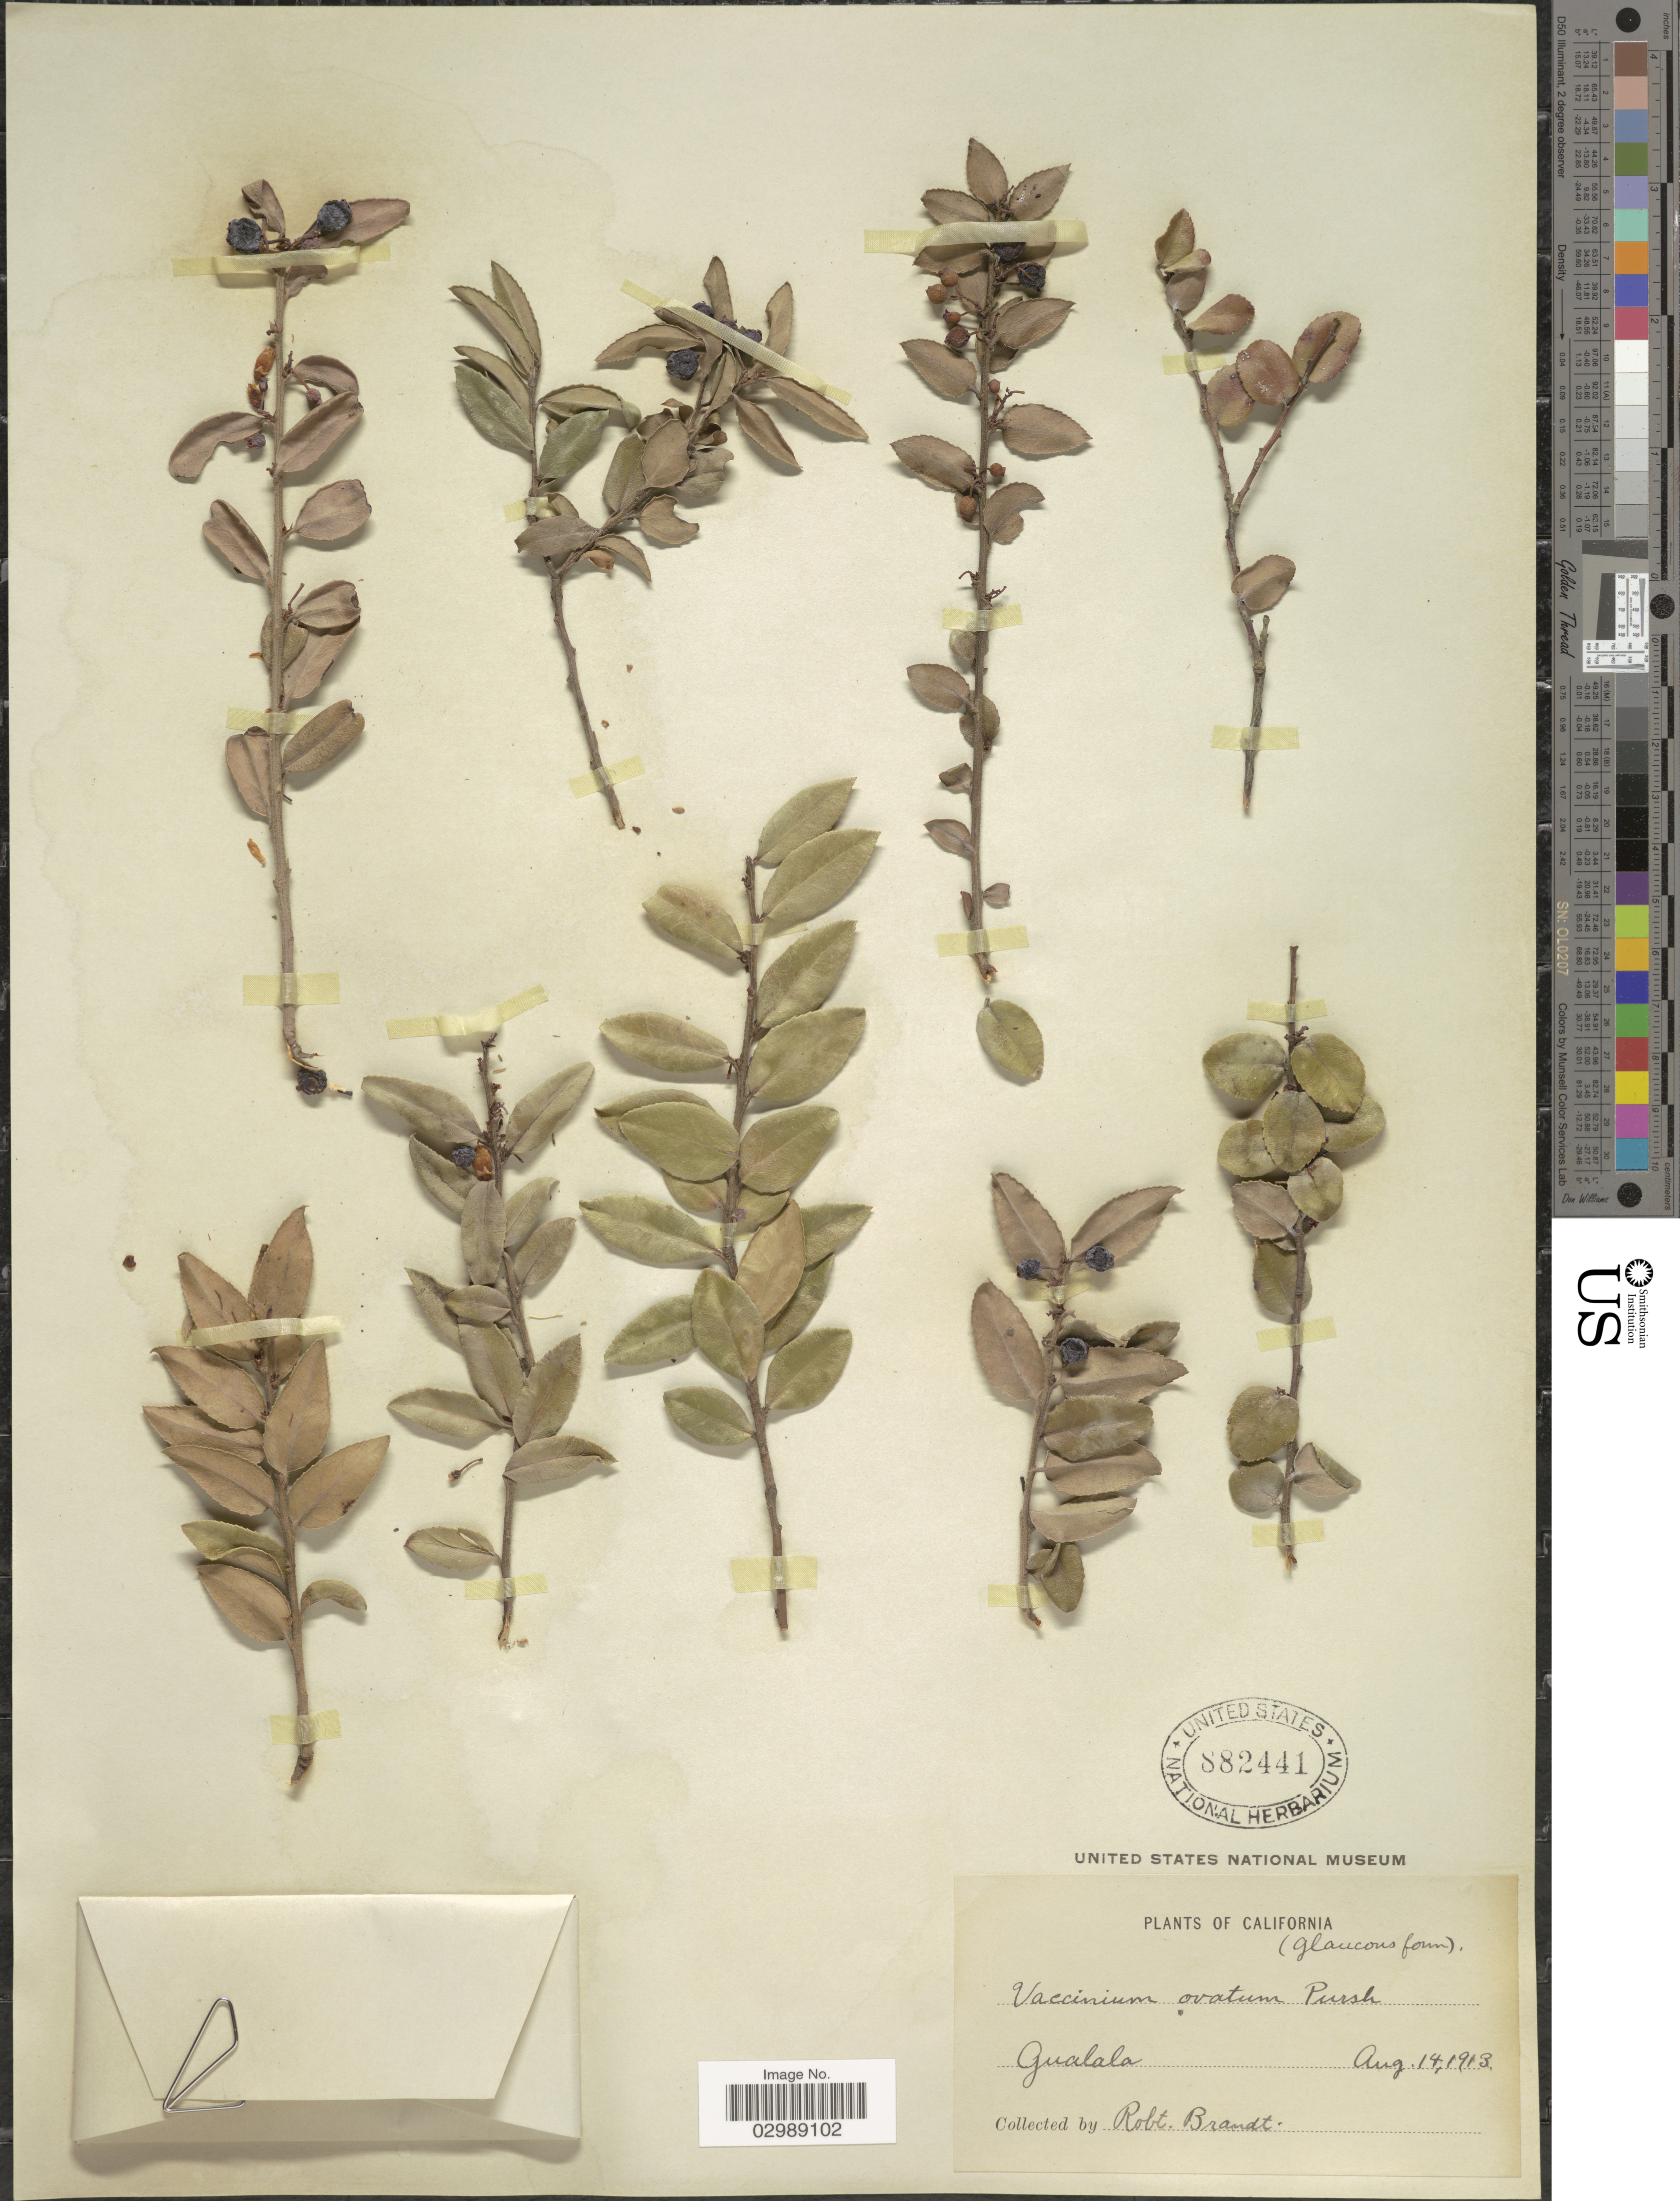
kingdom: Plantae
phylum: Tracheophyta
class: Magnoliopsida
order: Ericales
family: Ericaceae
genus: Vaccinium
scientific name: Vaccinium ovatum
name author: Pursh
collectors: R. Brandt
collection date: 1913-08-14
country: United States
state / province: California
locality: Gualala.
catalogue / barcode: US 882441